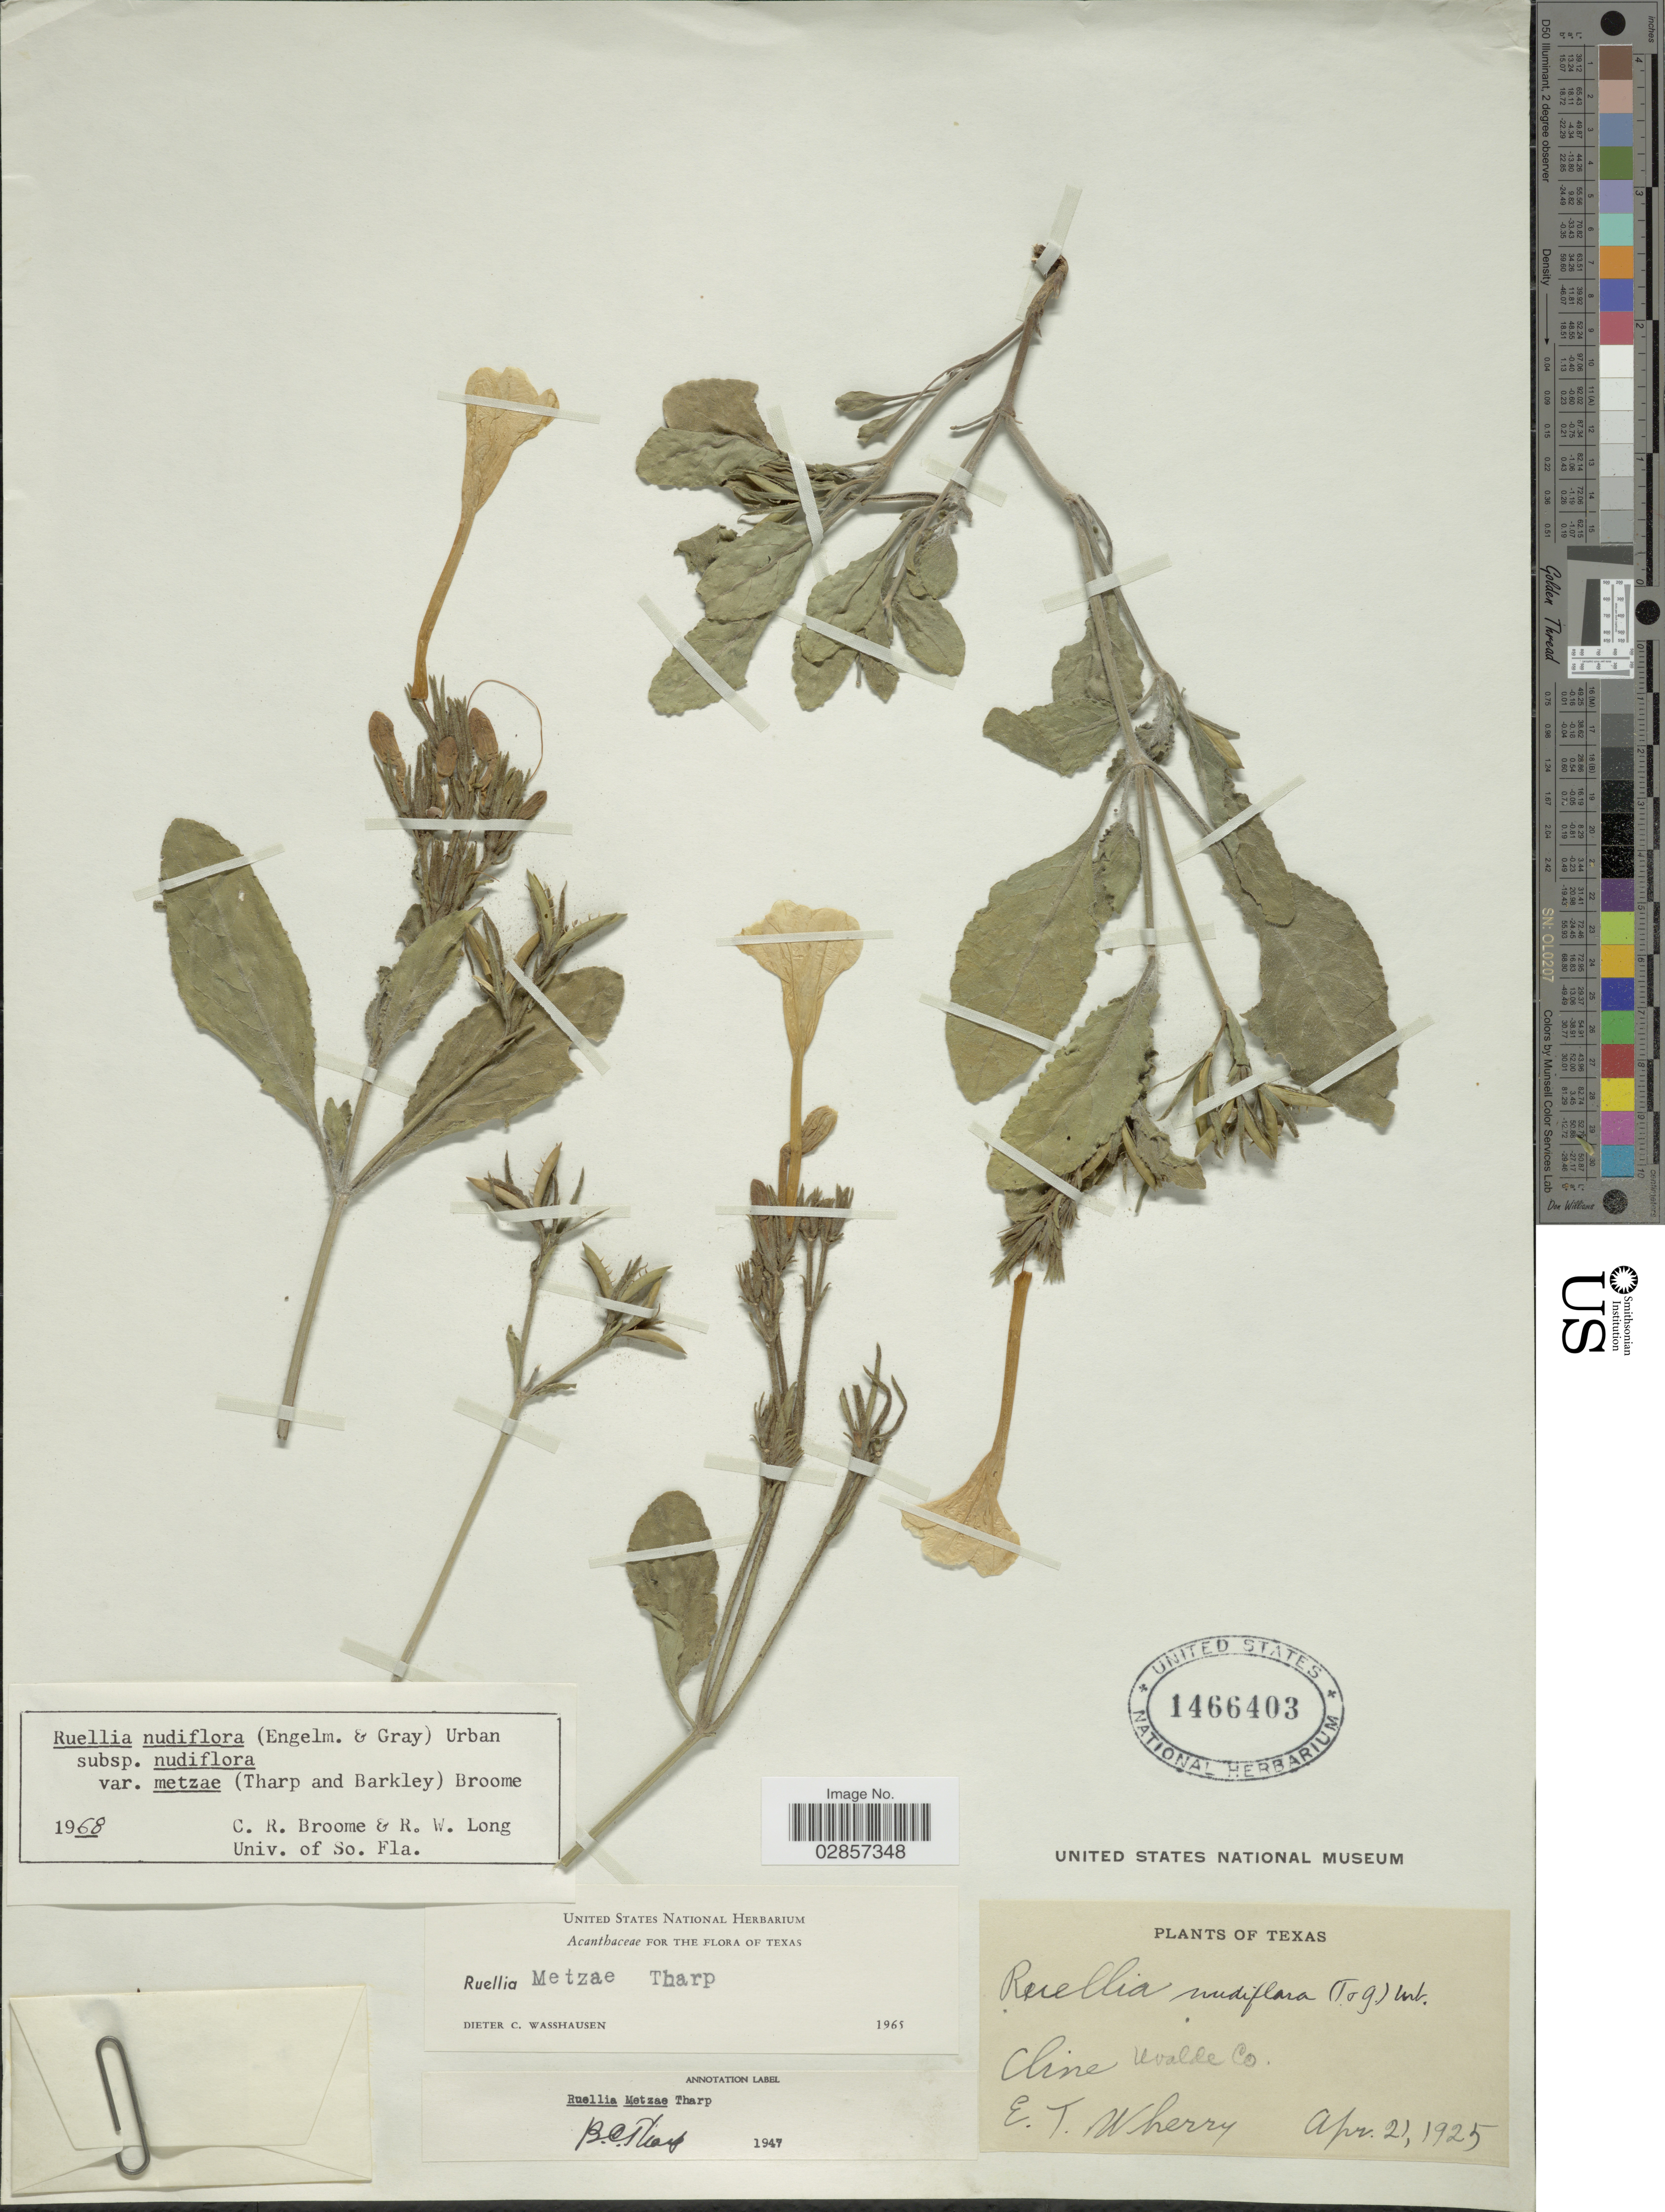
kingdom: Plantae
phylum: Tracheophyta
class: Magnoliopsida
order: Lamiales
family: Acanthaceae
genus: Ruellia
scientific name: Ruellia metziae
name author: Tharp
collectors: E. T. Wherry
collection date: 1925-04-21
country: United States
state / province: Texas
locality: Uvalle Co.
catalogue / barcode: US 1466403